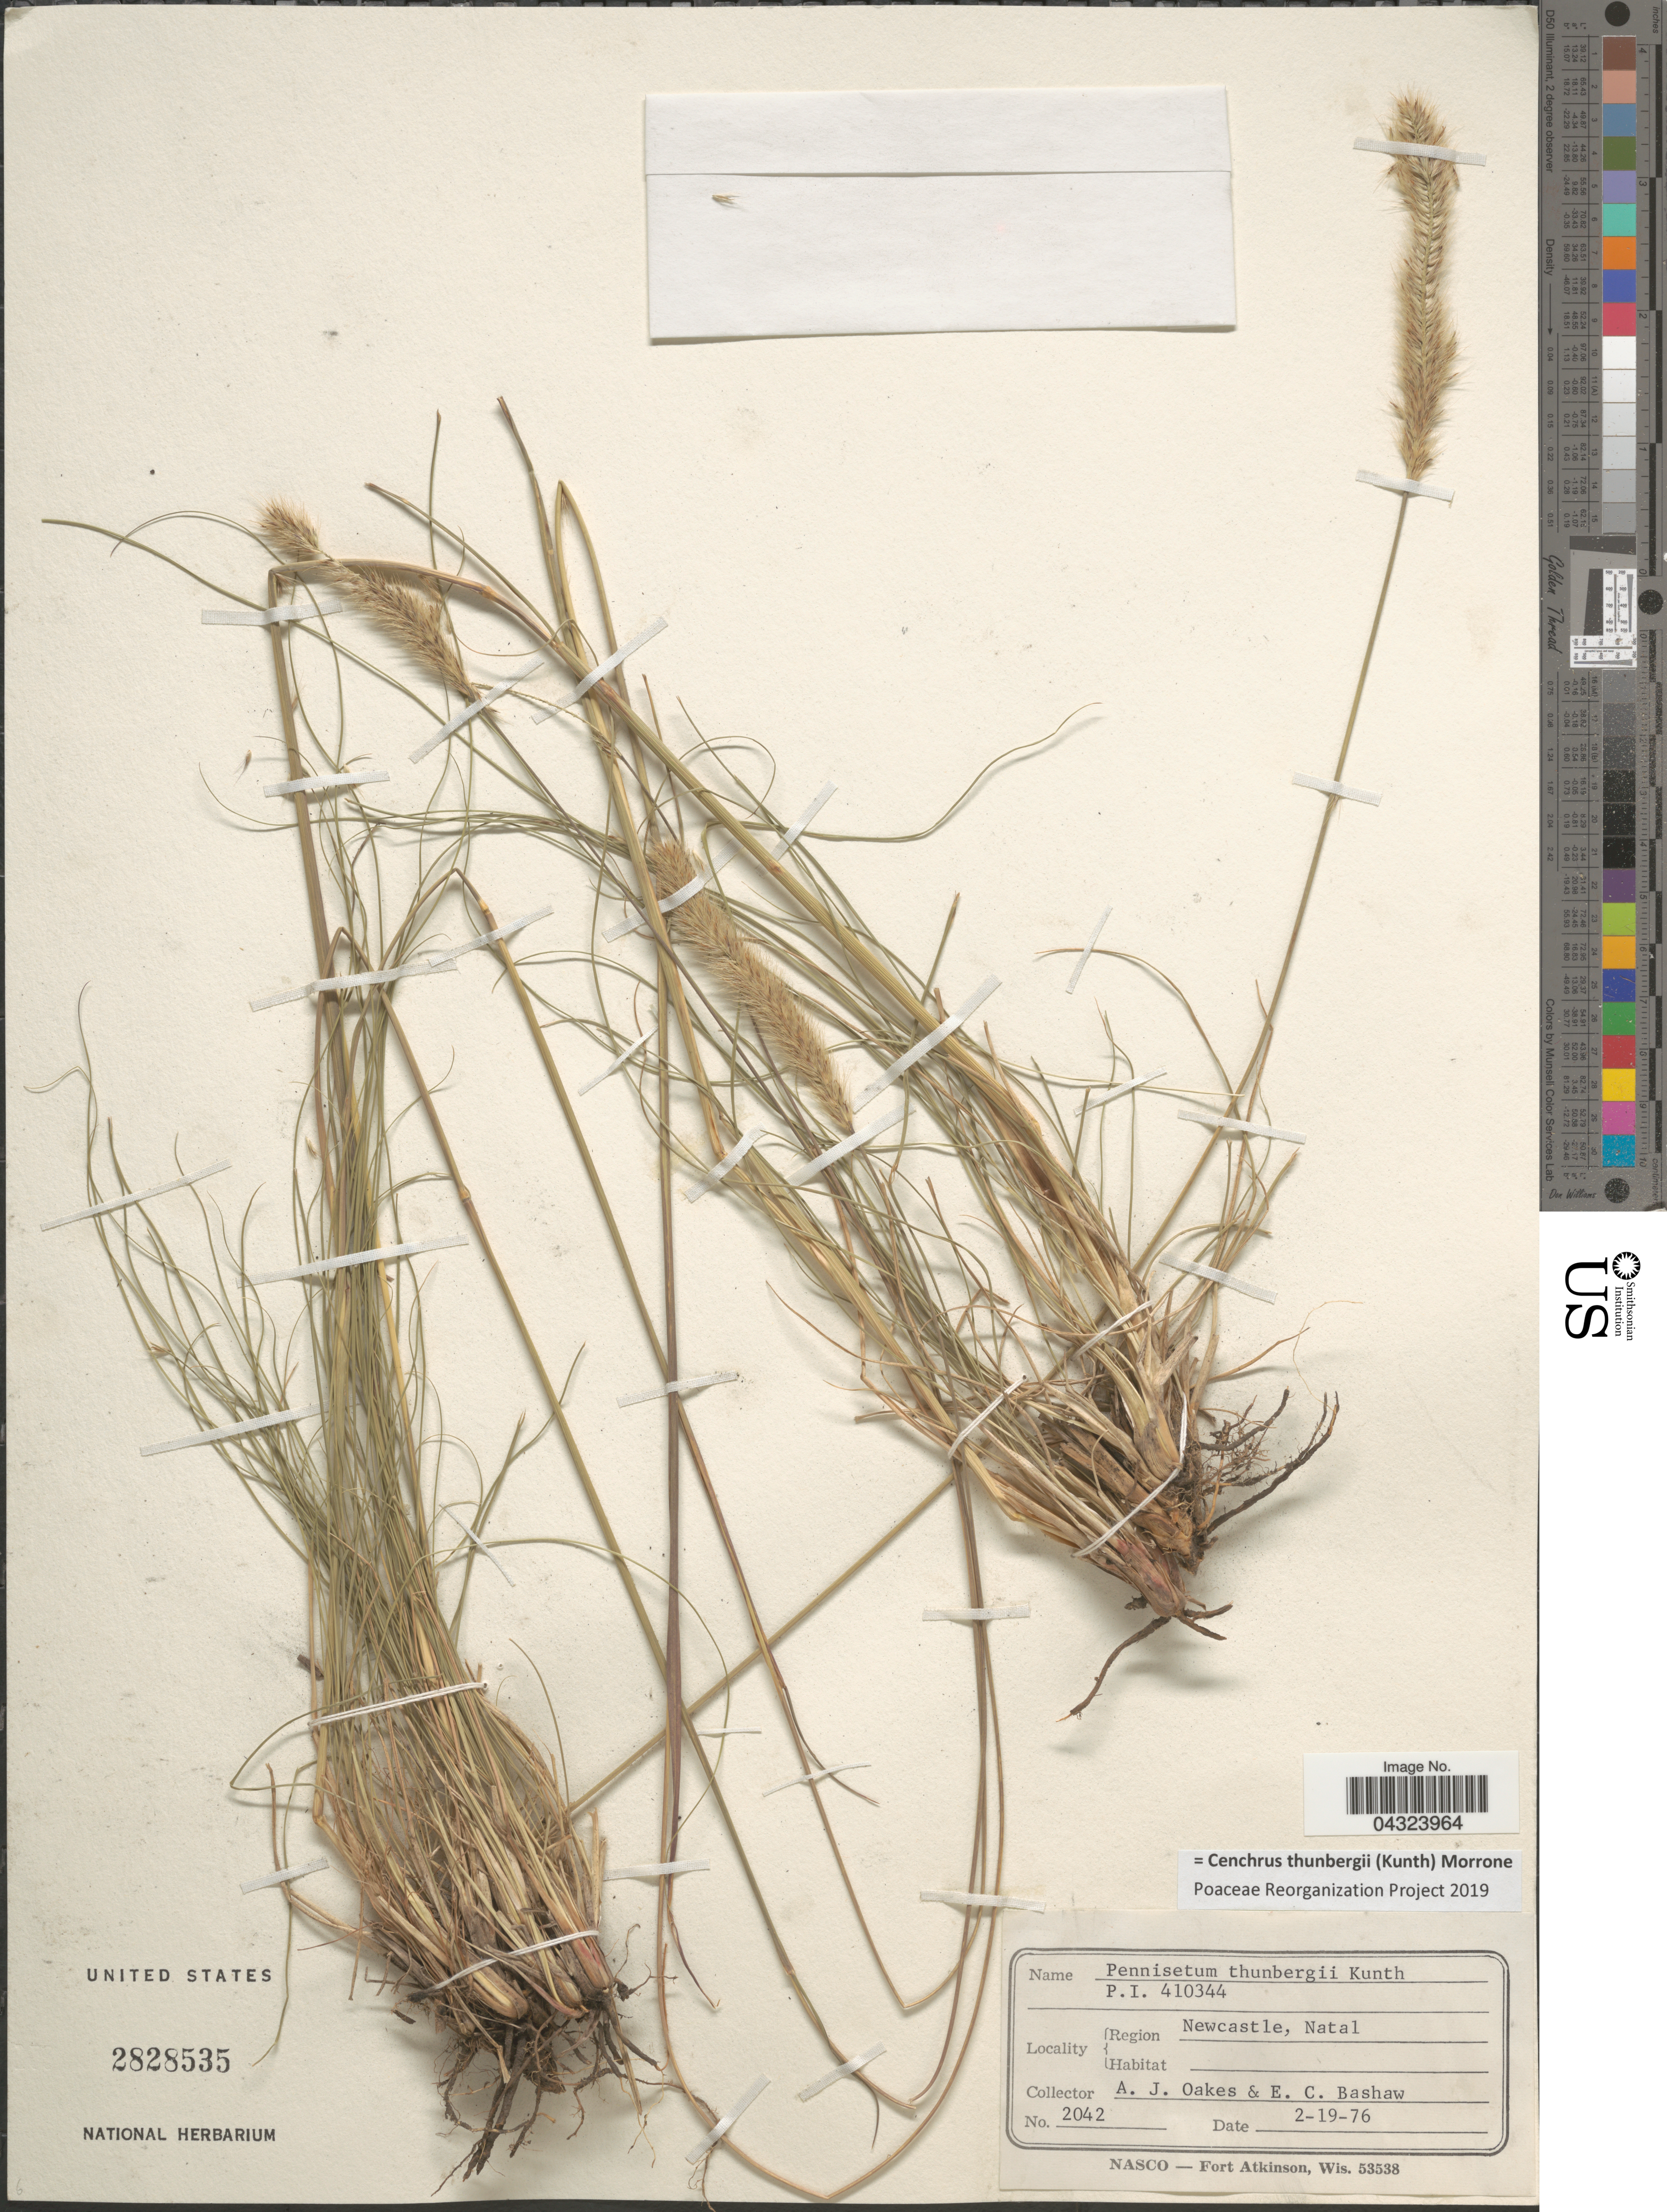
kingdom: Plantae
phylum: Tracheophyta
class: Liliopsida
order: Poales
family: Poaceae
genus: Cenchrus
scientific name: Cenchrus thunbergii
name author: (Kunth) Morrone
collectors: A. Oakes & E. Bashaw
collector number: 2042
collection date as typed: Transcribed d/m/y: 19/2/76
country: South Africa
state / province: KwaZulu-Natal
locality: Region Newcastle, Natal.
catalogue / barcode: US 2828535